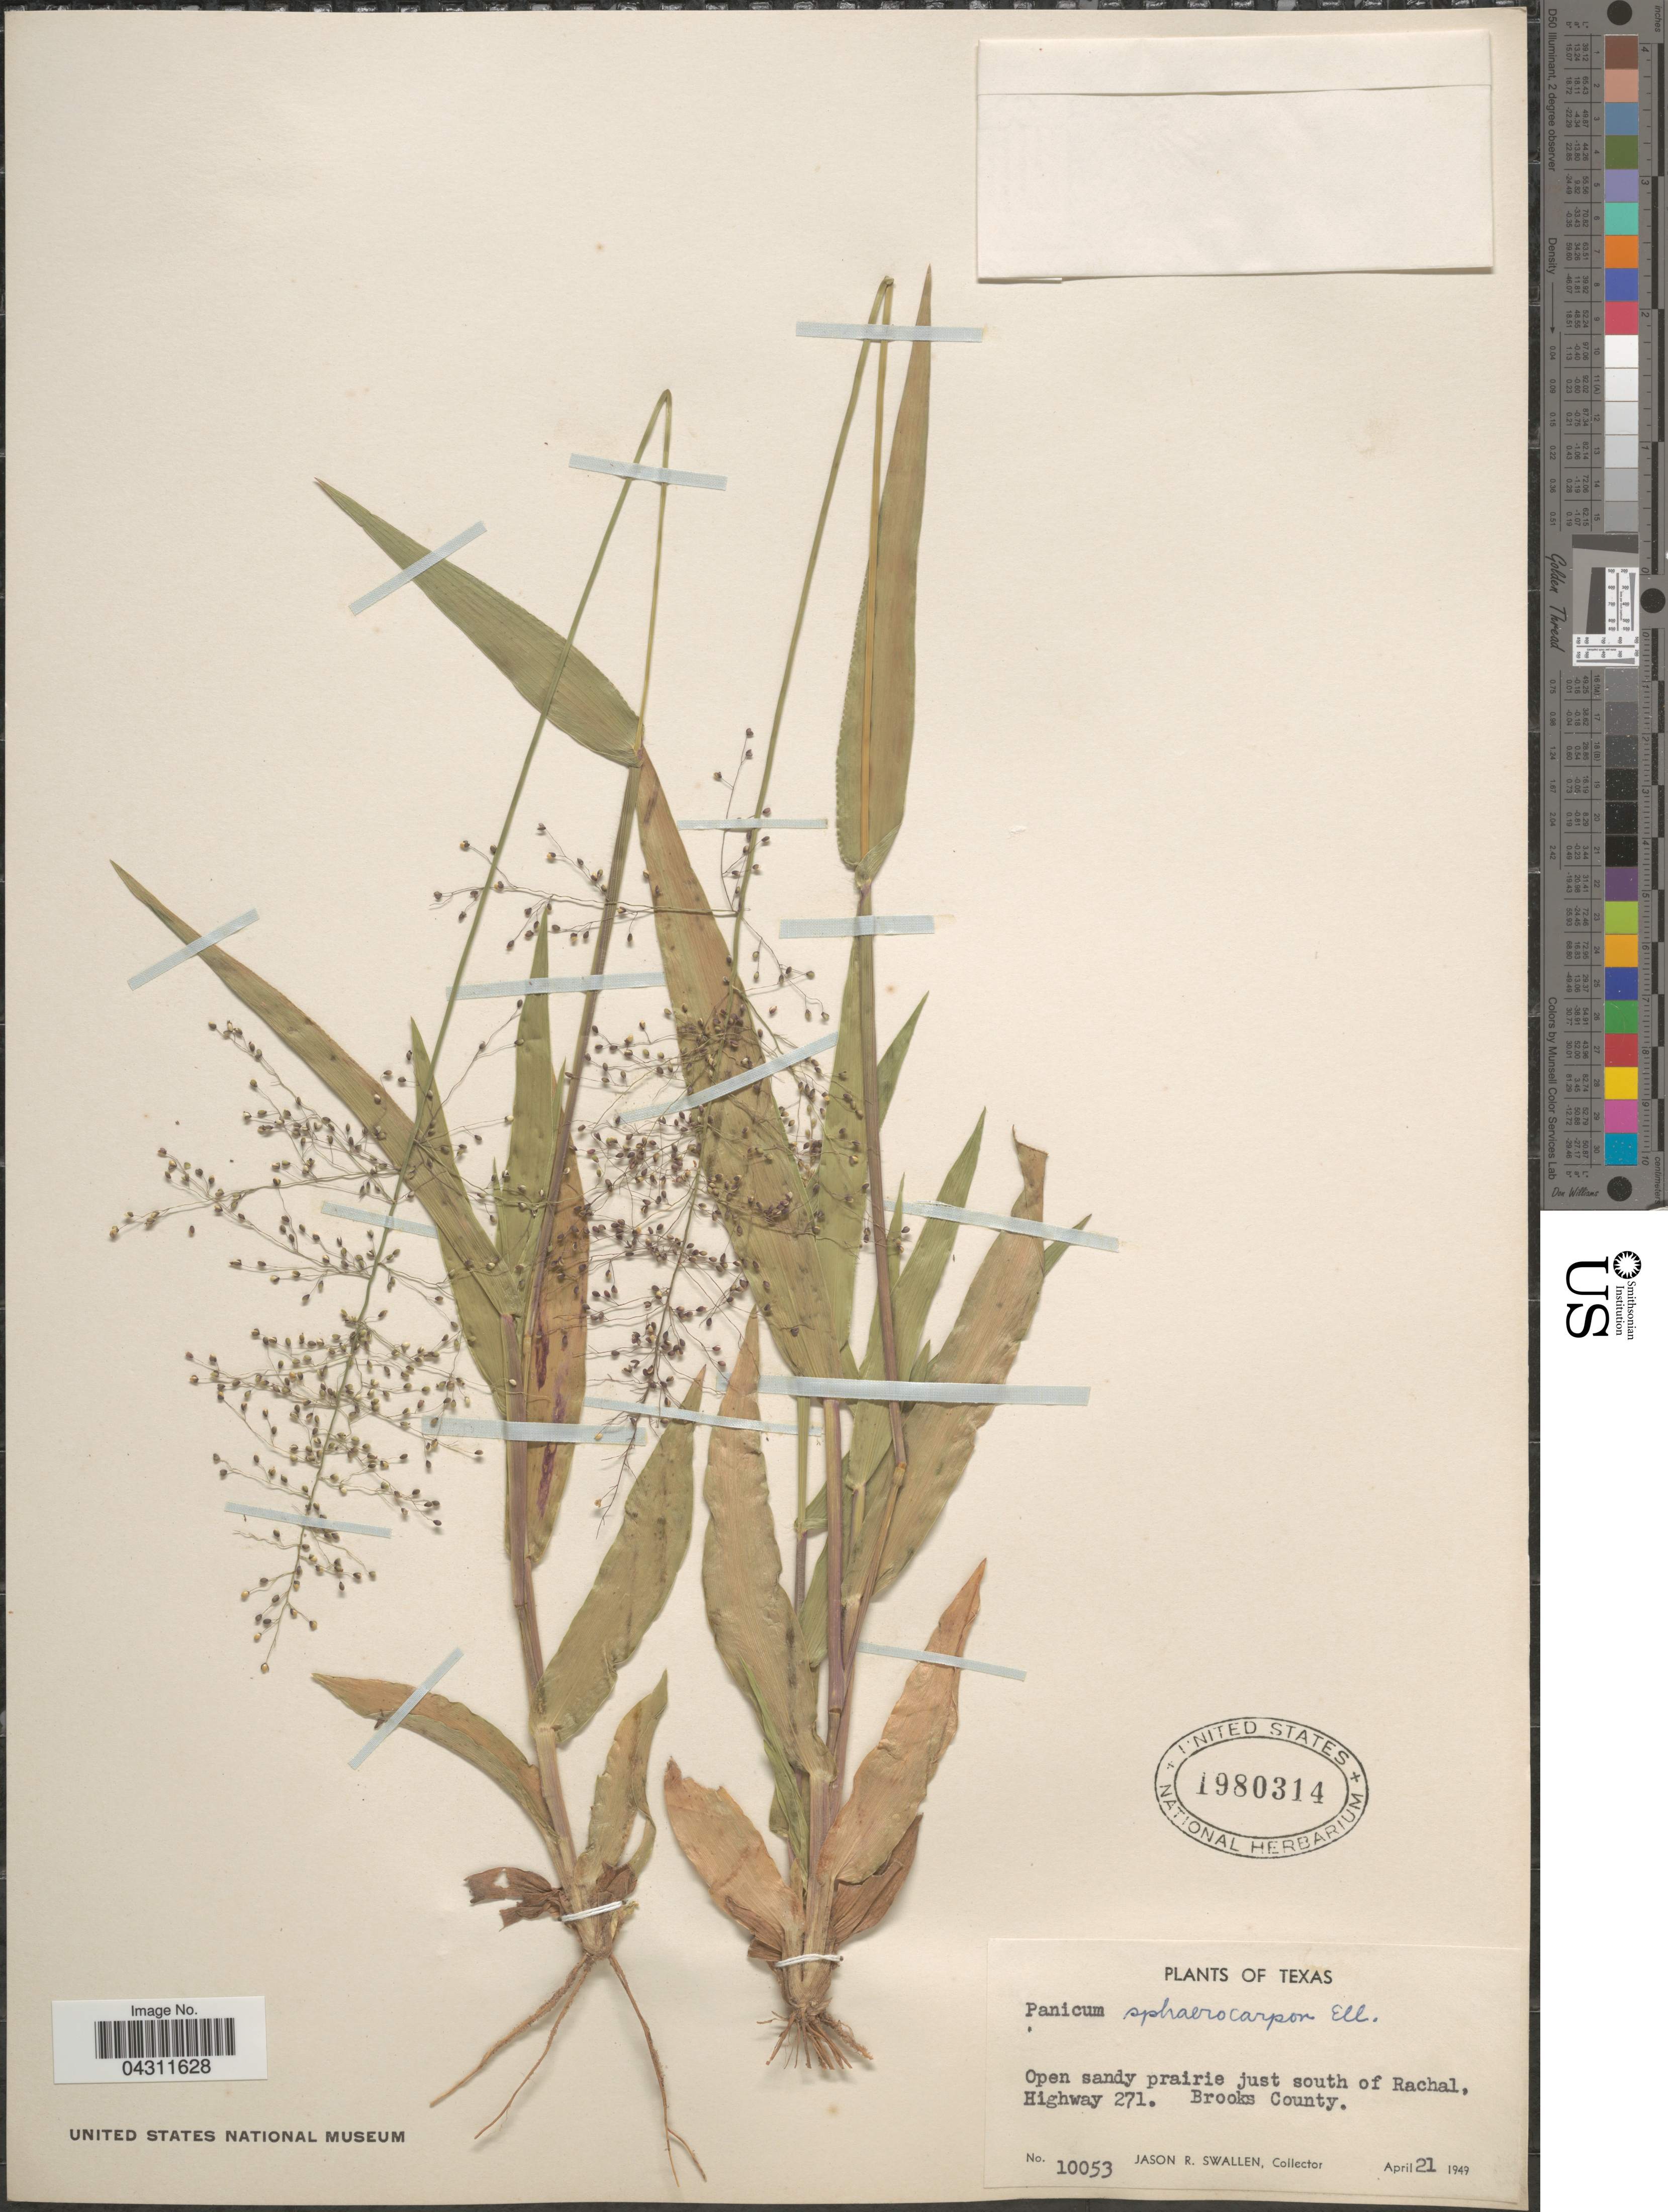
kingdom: Plantae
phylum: Tracheophyta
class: Liliopsida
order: Poales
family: Poaceae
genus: Dichanthelium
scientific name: Dichanthelium strigosum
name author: (Muhl. ex Elliott) Freckmann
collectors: J. R. Swallen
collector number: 10053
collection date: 1949-04-21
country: United States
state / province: Texas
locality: Open sandy prairie just north of Rachal, Highway 271. Brooks County.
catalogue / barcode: US 1980314